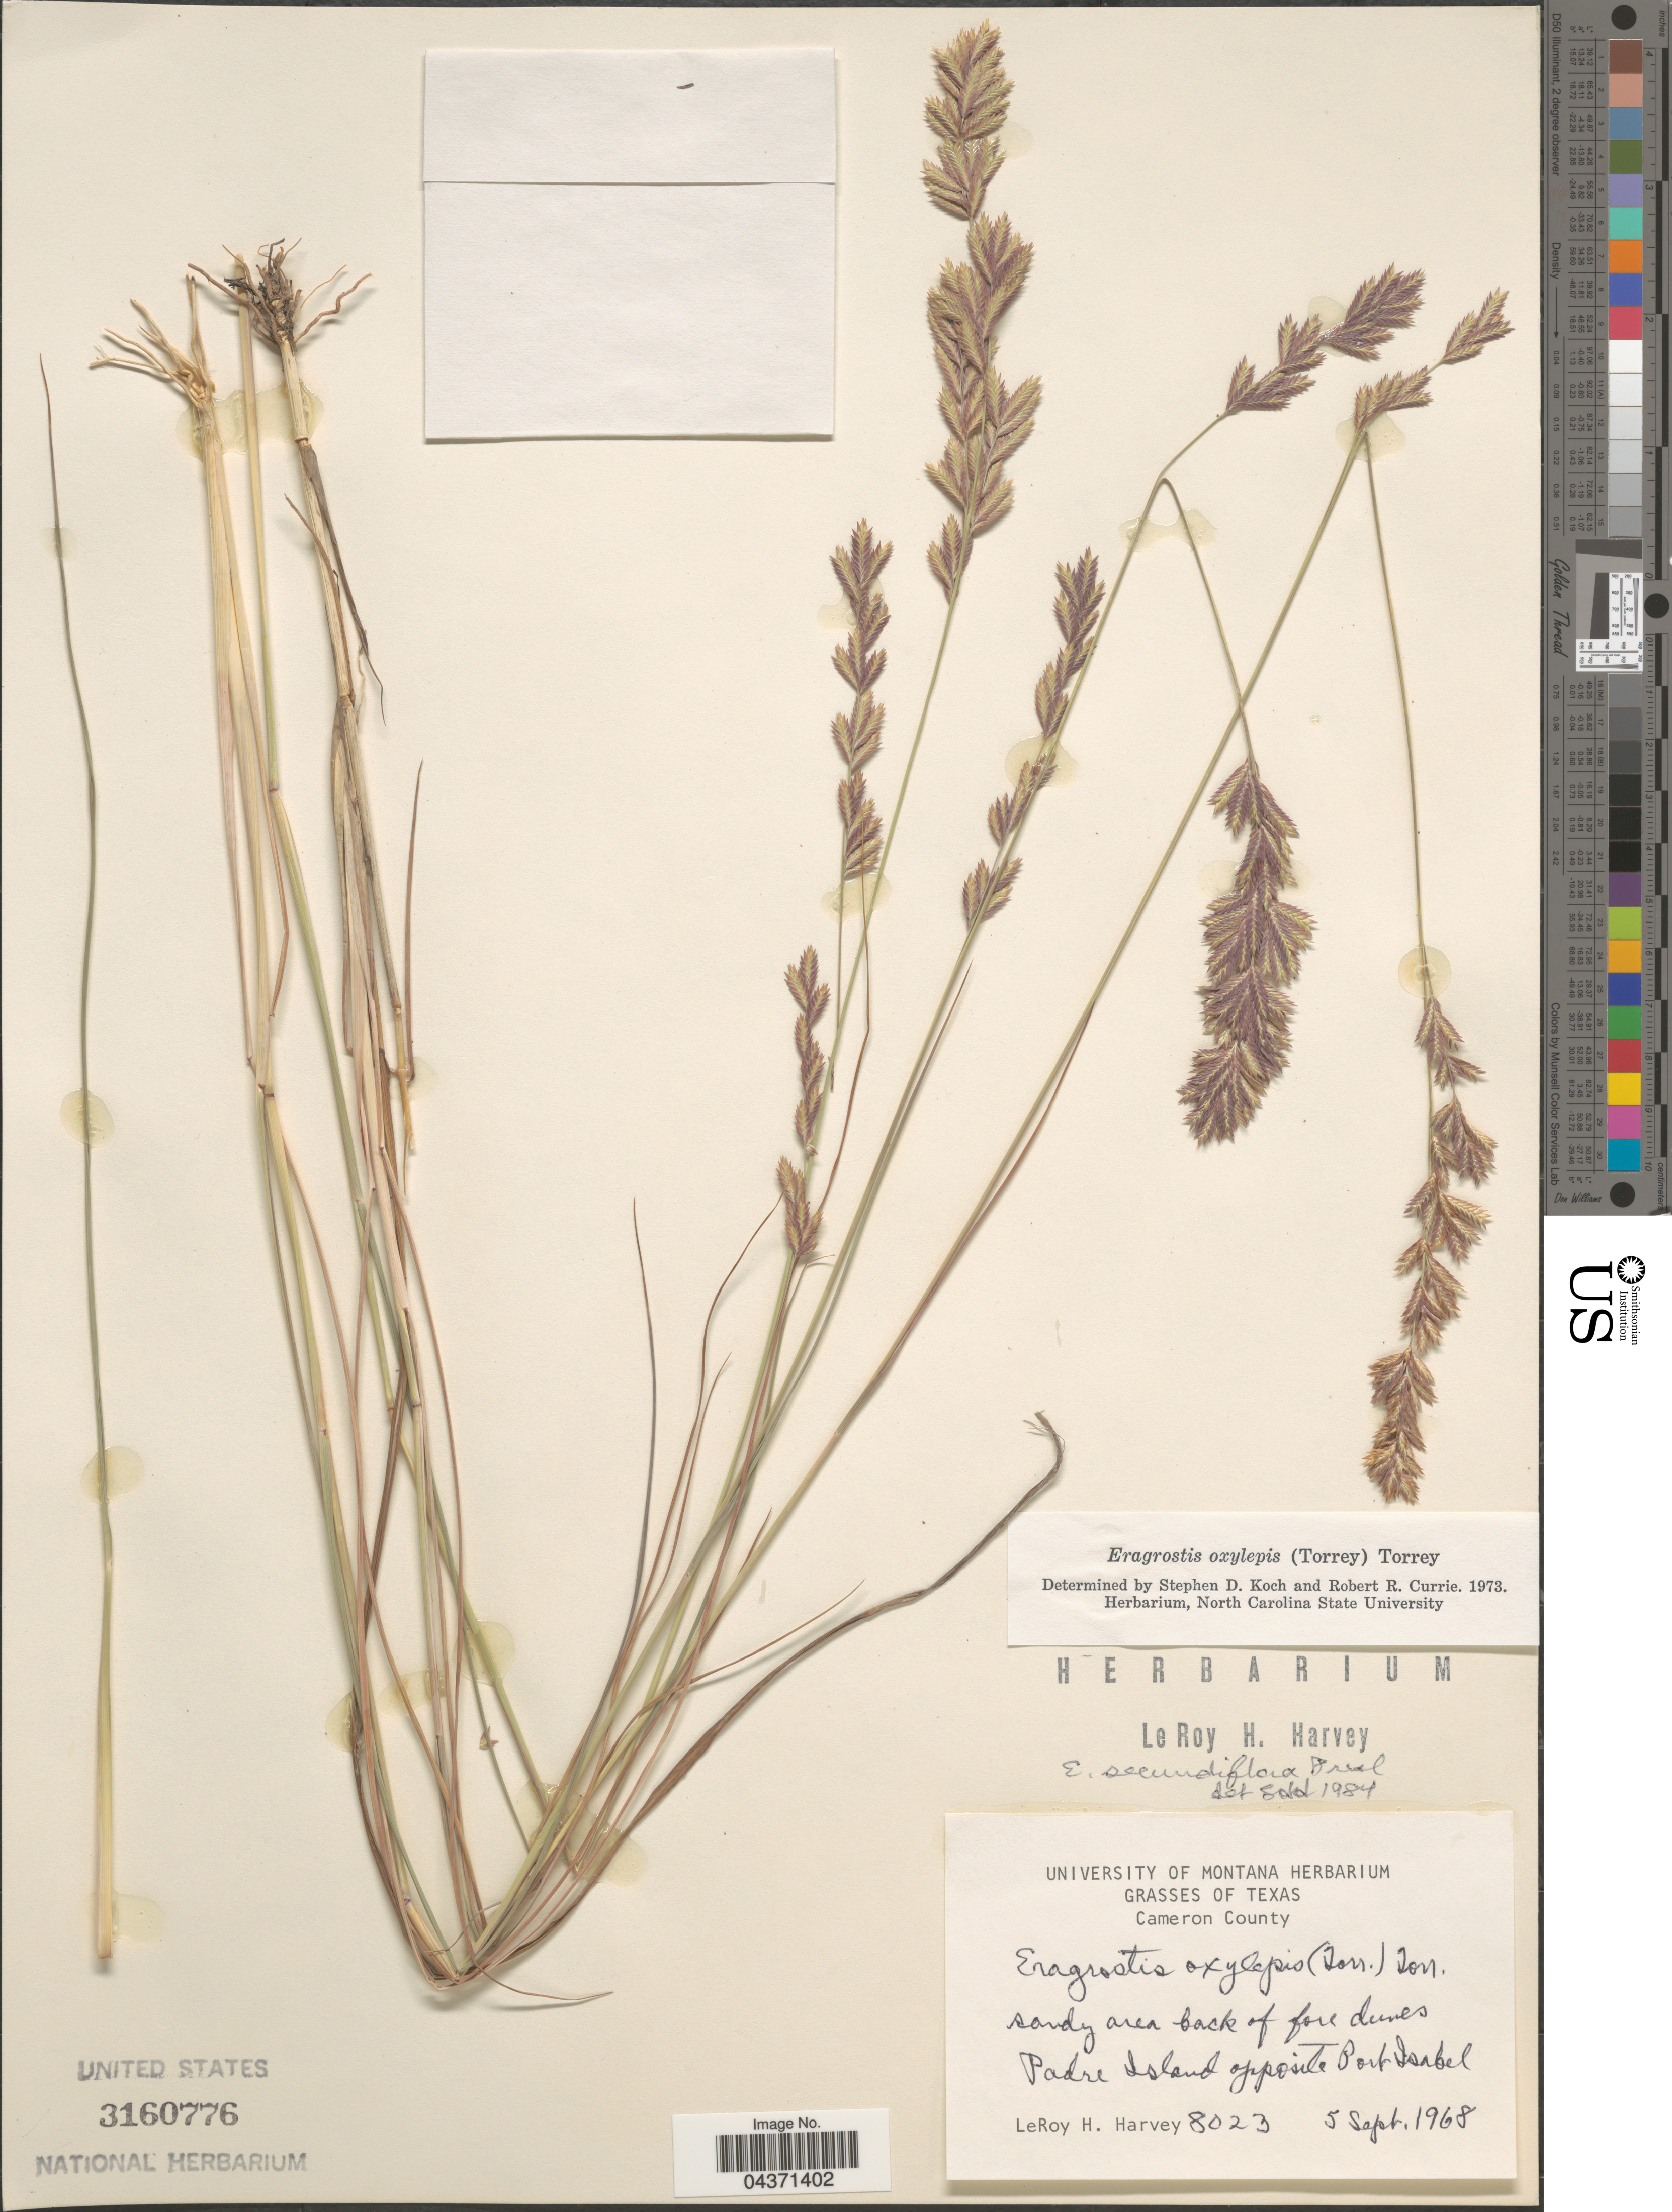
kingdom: Plantae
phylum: Tracheophyta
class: Liliopsida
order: Poales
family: Poaceae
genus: Eragrostis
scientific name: Eragrostis secundiflora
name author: J. Presl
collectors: L. H. Harvey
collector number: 8023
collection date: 1968-09-05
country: United States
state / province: Texas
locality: Cameron County. Padre Island opposite Port Isabel.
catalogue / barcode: US 3160776